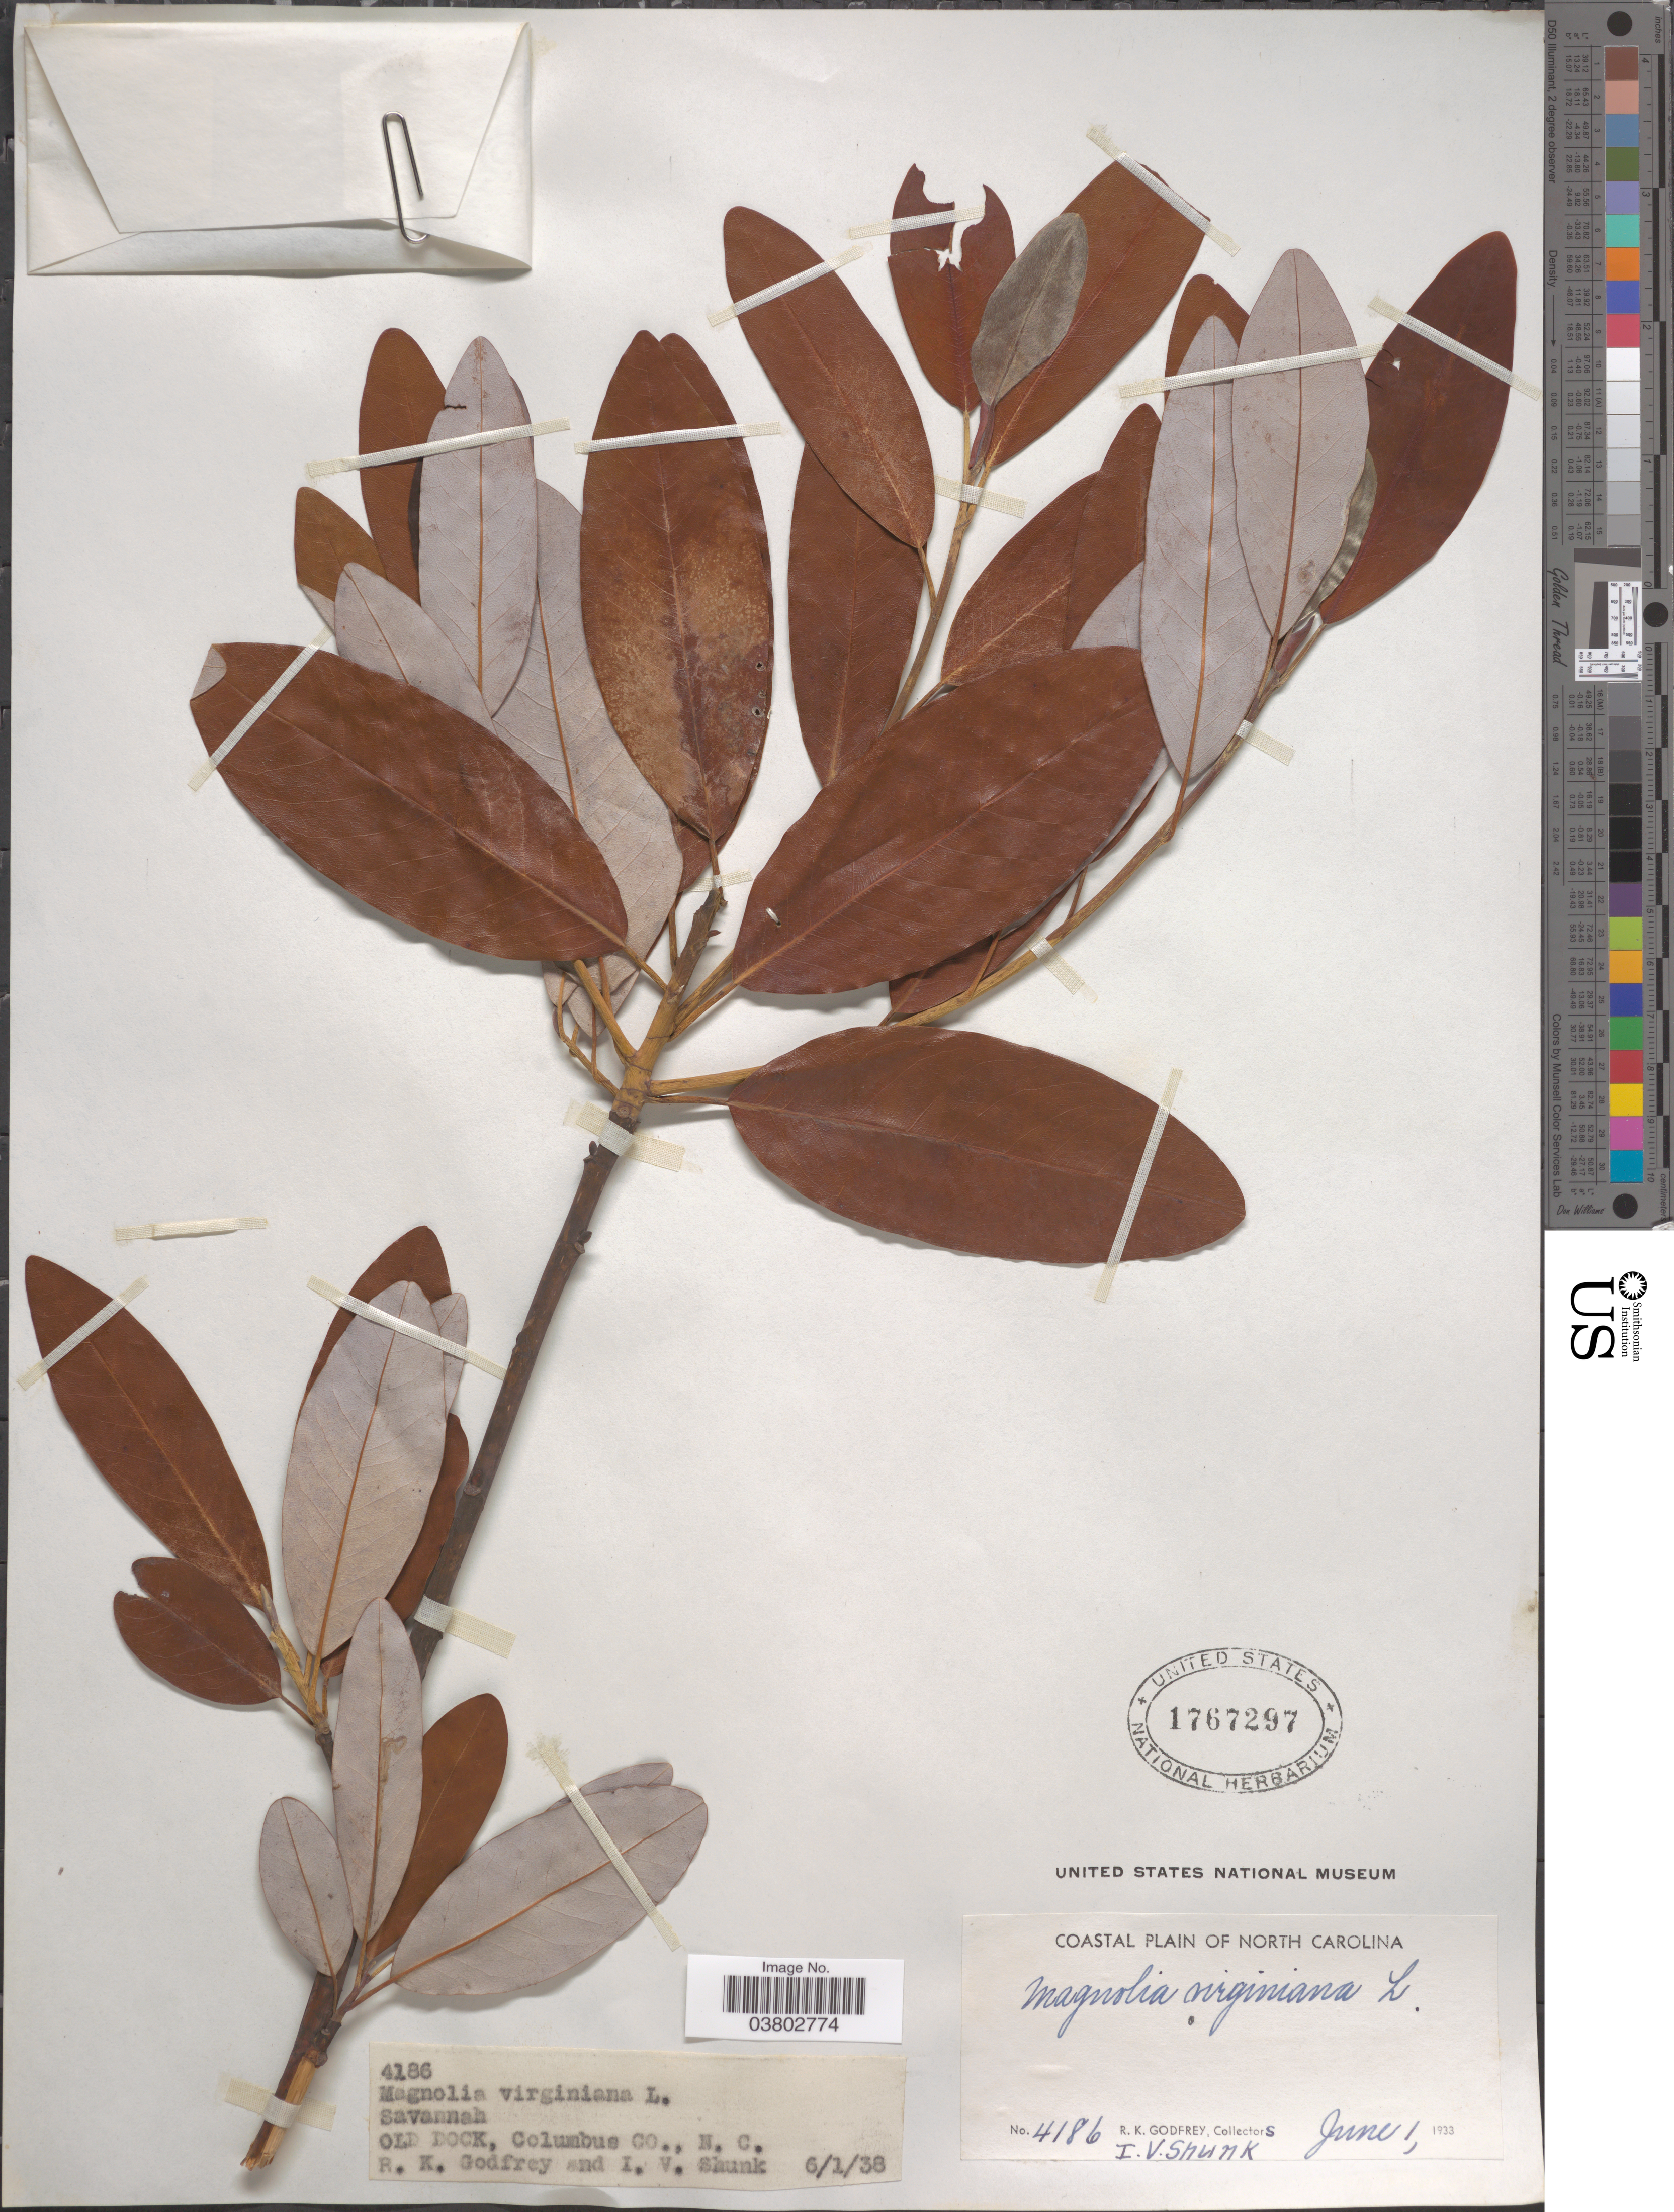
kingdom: Plantae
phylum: Tracheophyta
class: Magnoliopsida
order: Magnoliales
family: Magnoliaceae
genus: Magnolia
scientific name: Magnolia virginiana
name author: L.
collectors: R. K. Godfrey & I. Shunk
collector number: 4186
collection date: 1933-06-01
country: United States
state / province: North Carolina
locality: Coastal Plain of North Carolina. Savannah, Old Dock, Columbus Co.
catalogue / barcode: US 1767297